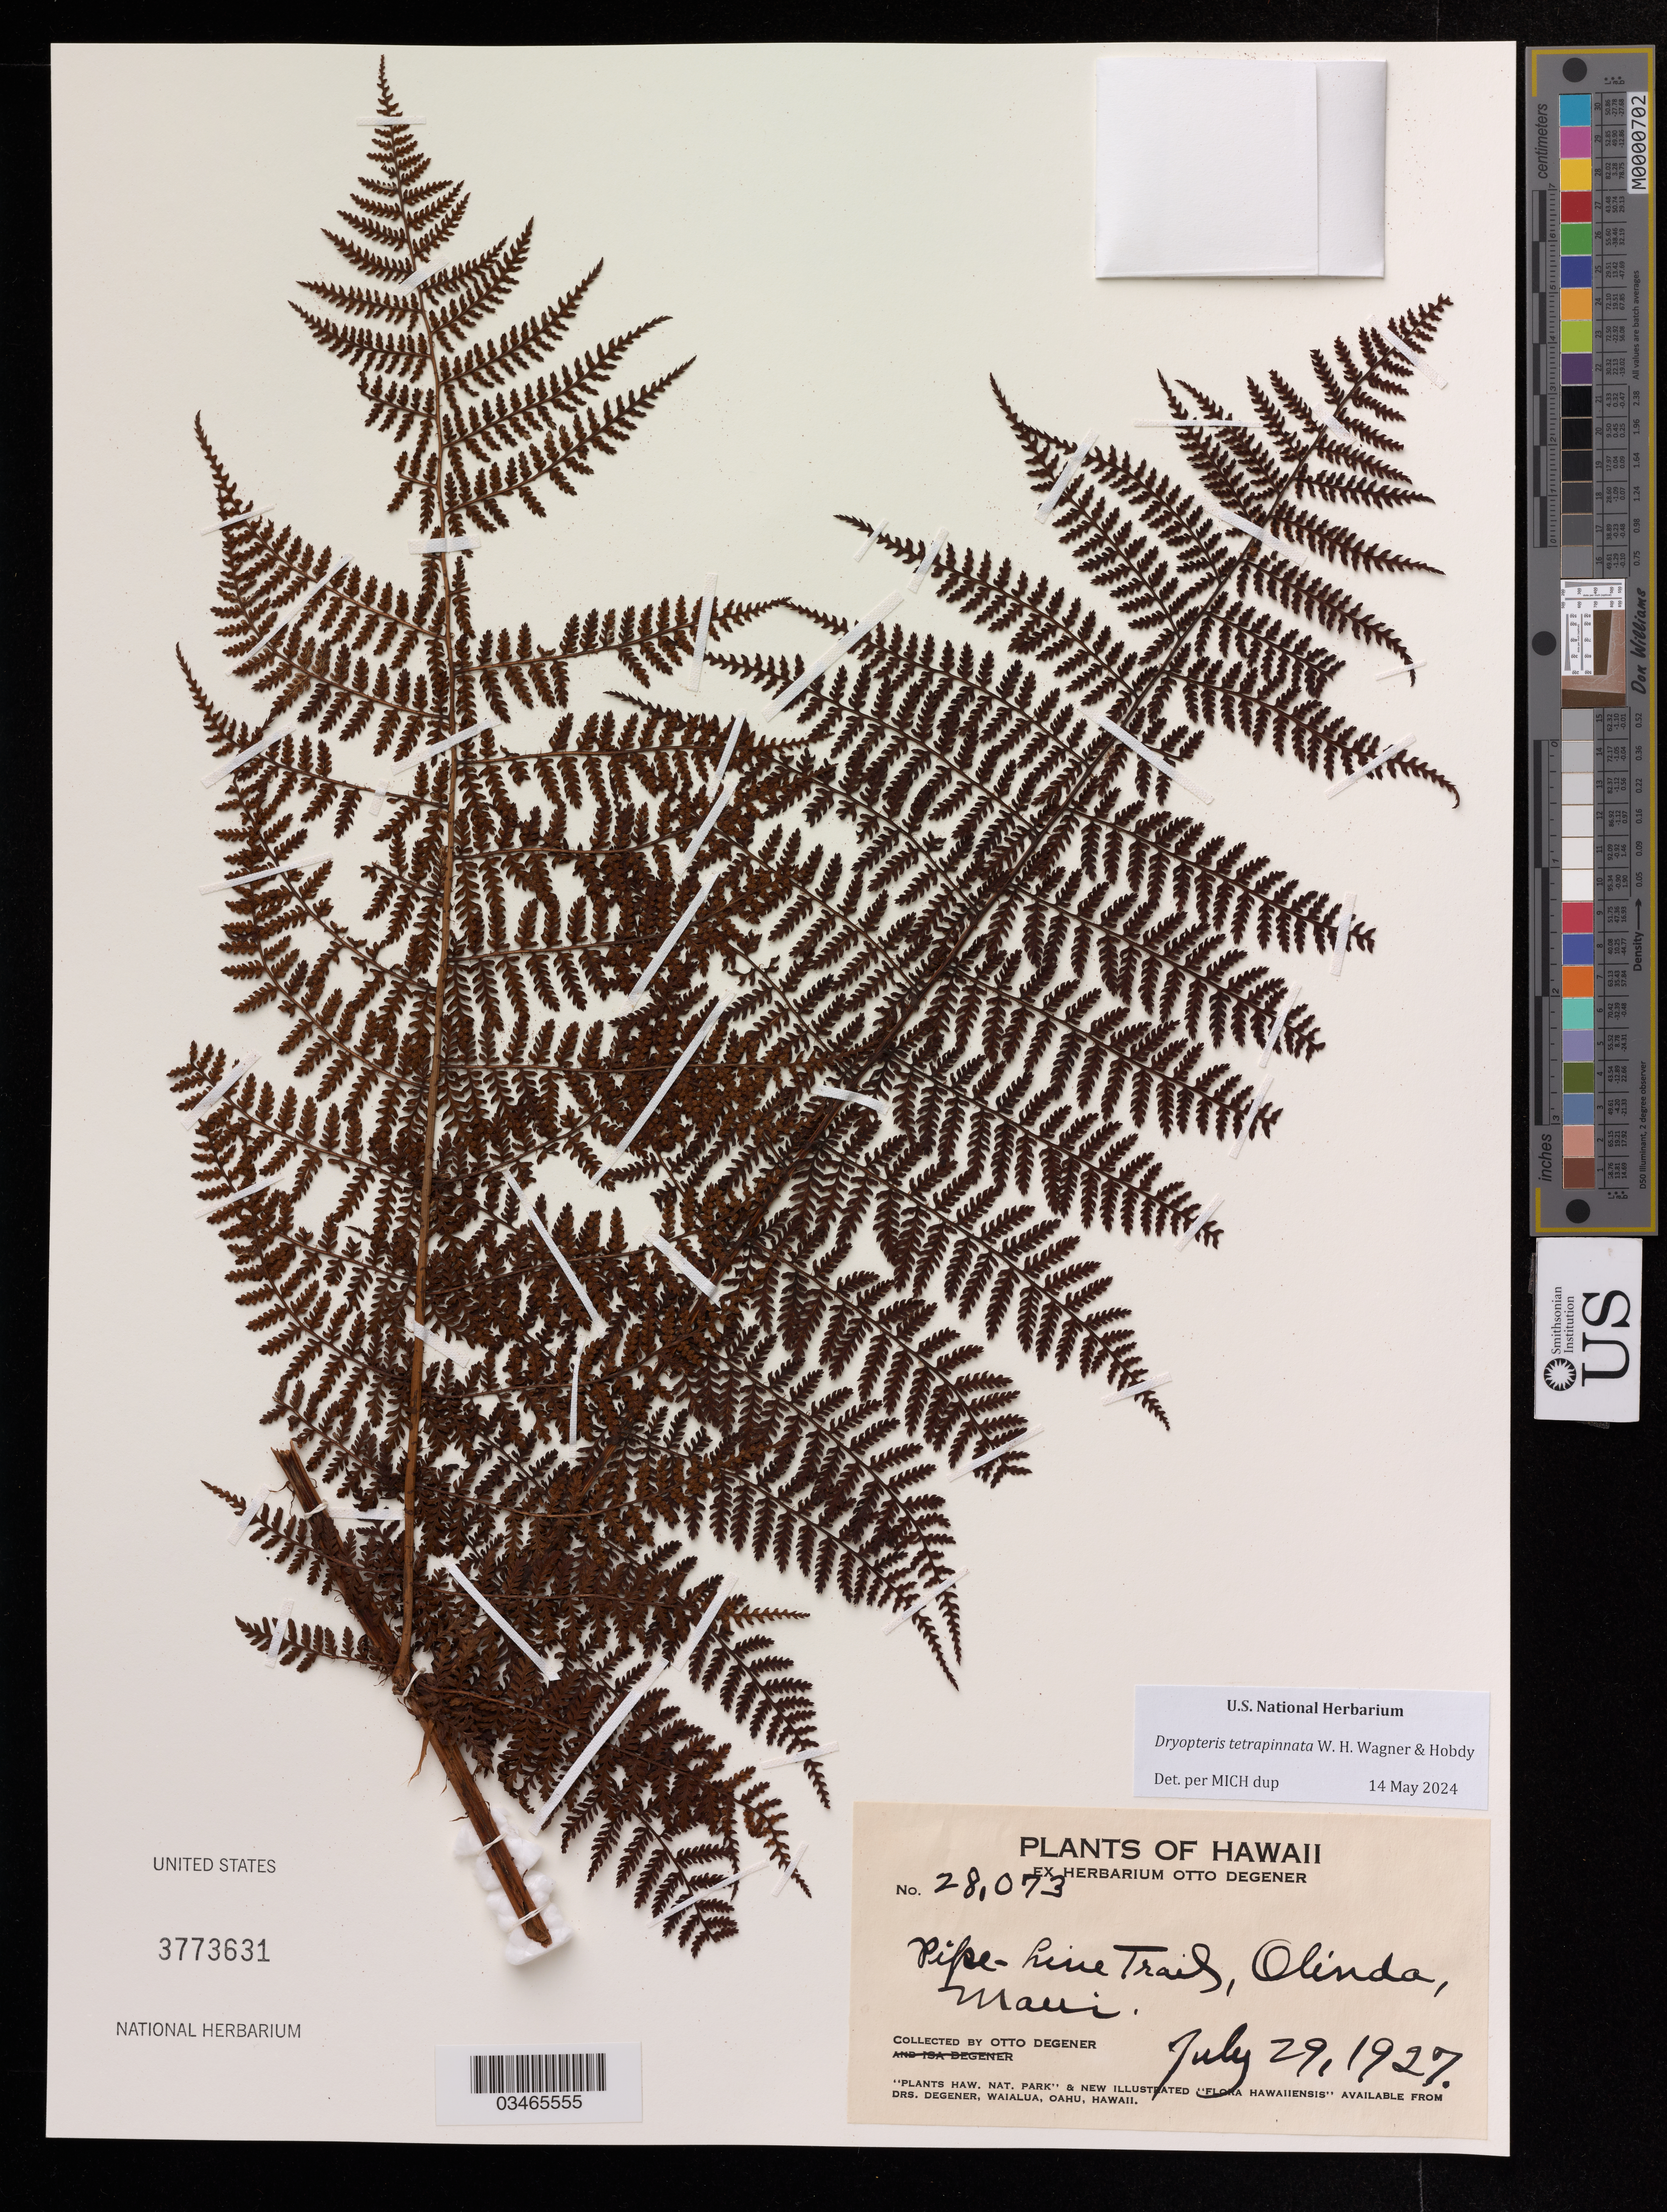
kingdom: Plantae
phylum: Tracheophyta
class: Polypodiopsida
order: Polypodiales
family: Dryopteridaceae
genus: Dryopteris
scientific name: Dryopteris tetrapinnata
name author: W.H. Wagner & Hobdy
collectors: O. Degener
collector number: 28073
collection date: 1927-07-29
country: United States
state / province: Hawaii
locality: Pipe-Line Trails, Olinda, Maui.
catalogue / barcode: US 3773631